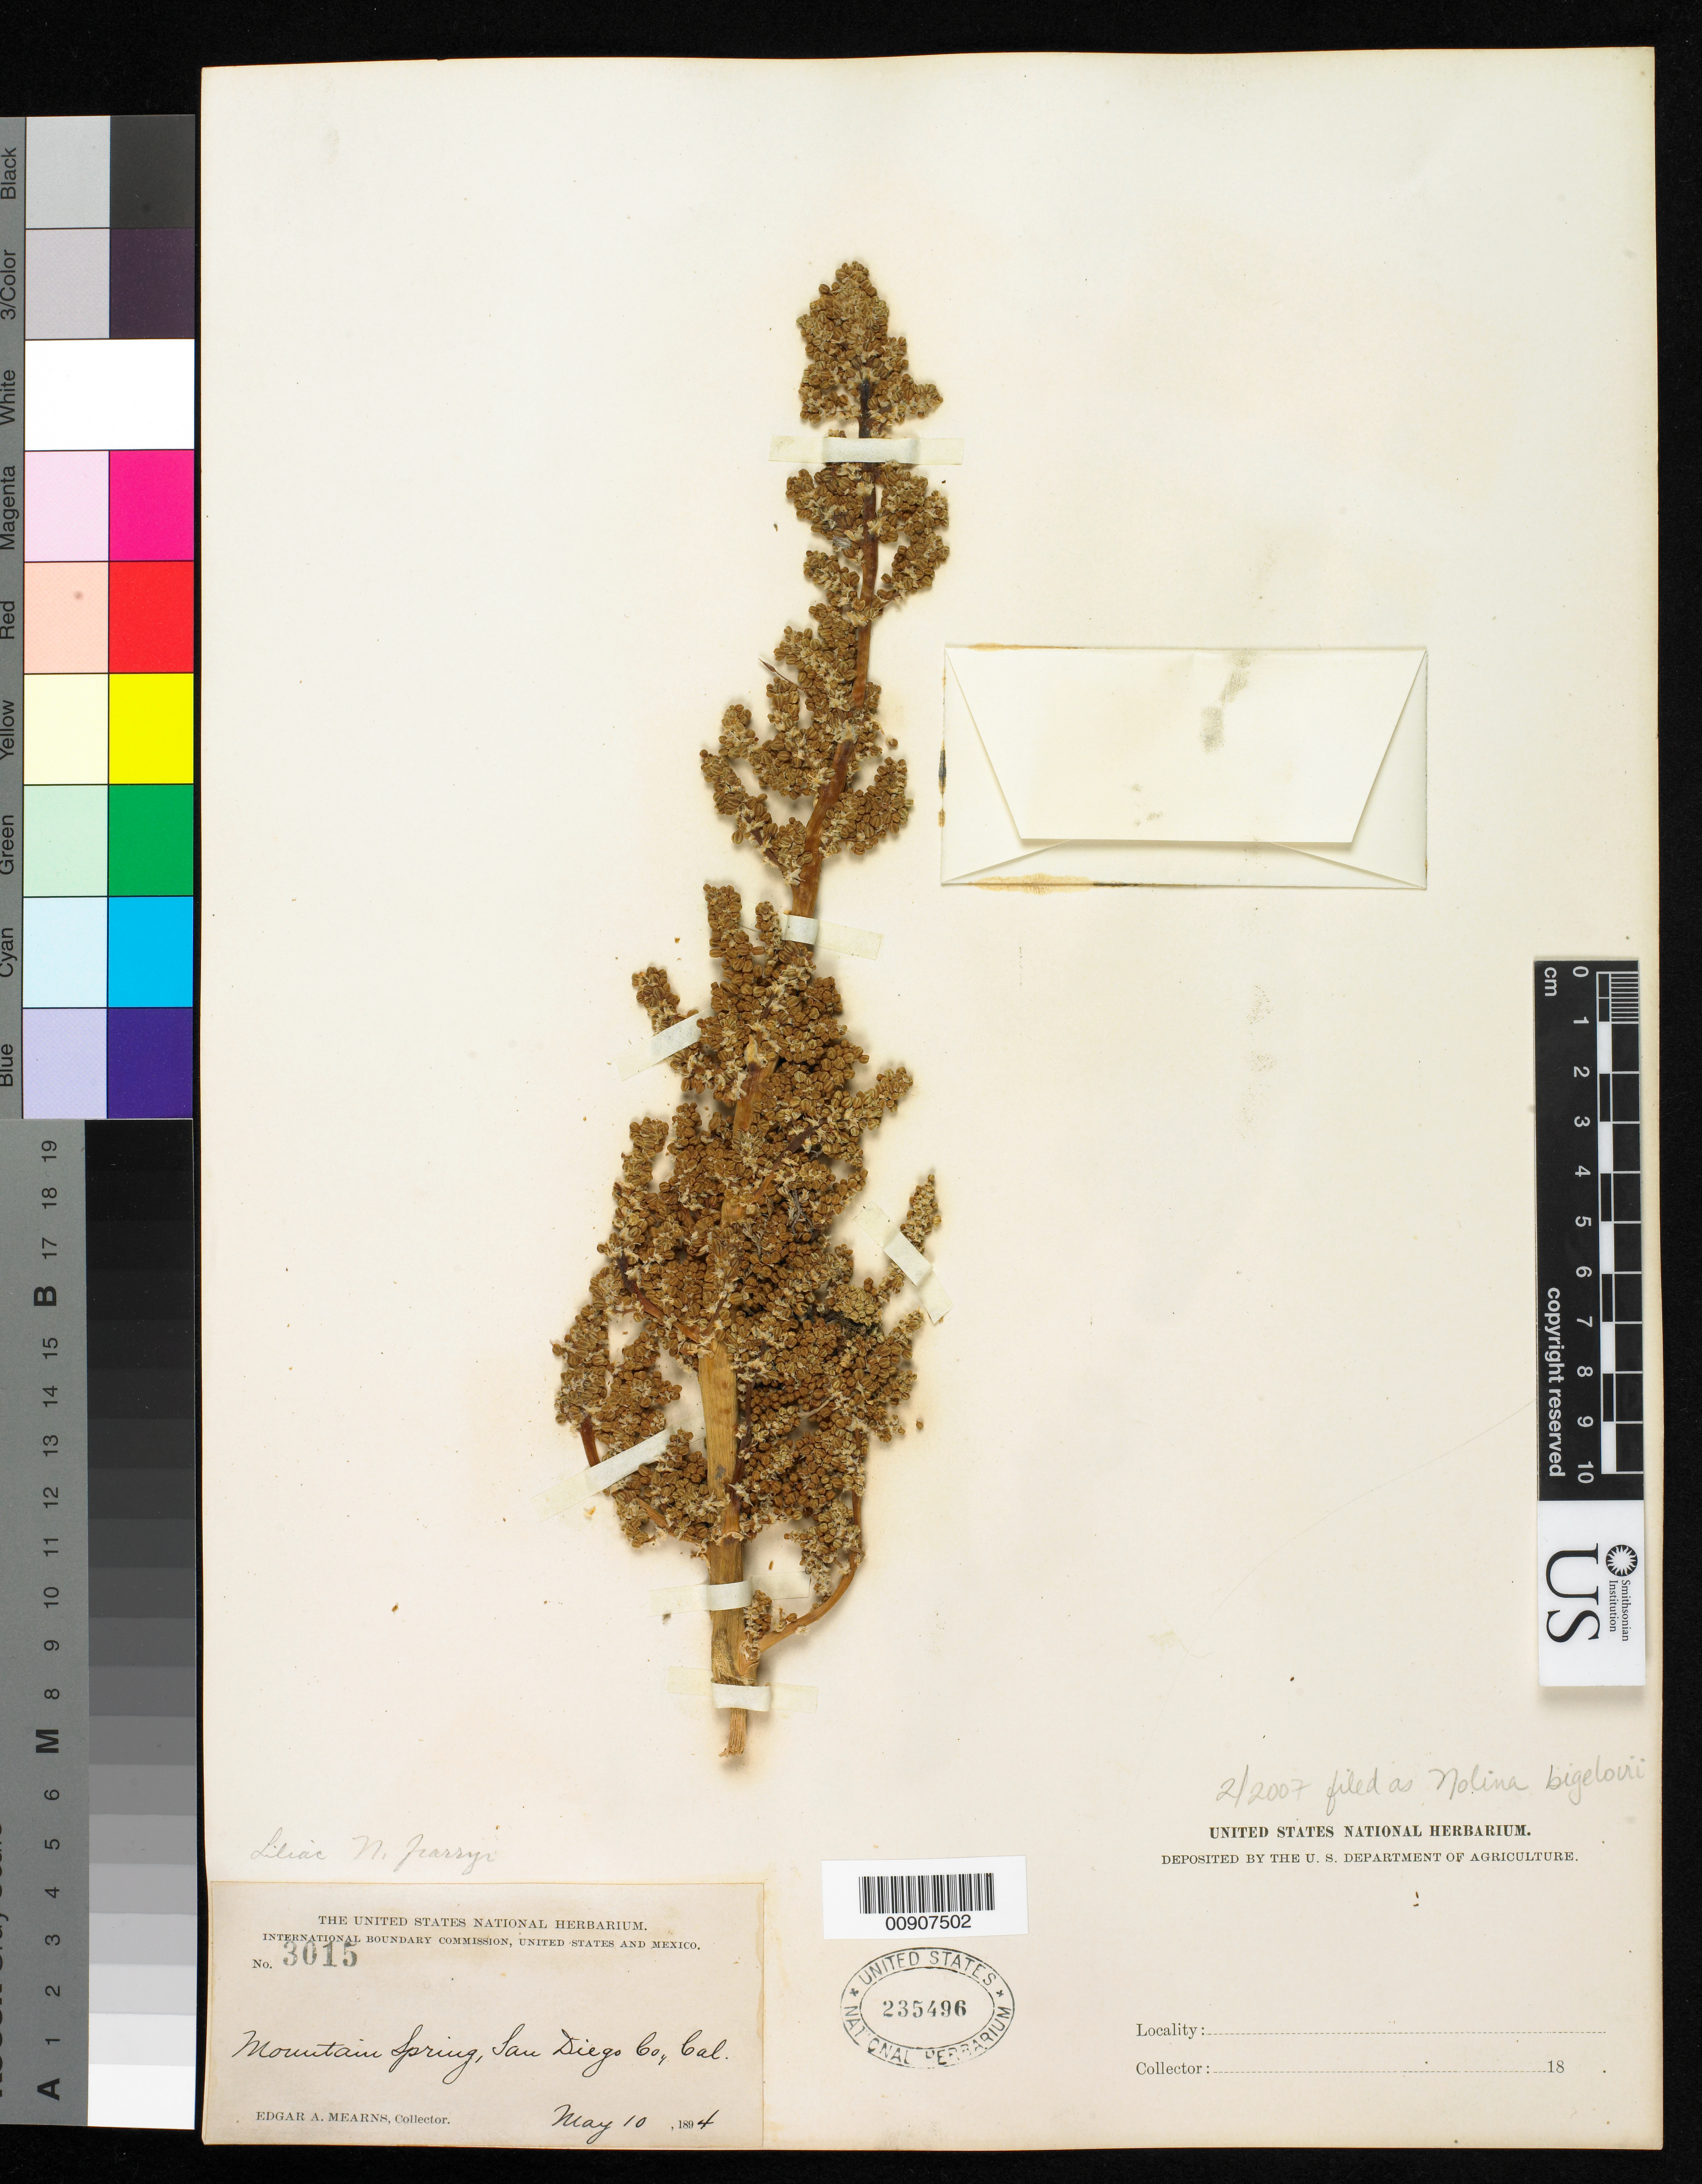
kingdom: Plantae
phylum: Tracheophyta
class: Liliopsida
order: Asparagales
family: Asparagaceae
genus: Nolina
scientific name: Nolina bigelovii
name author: (Torr.) S. Watson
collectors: E. A. Mearns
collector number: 3015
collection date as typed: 10 May 1894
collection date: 1894-05-10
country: United States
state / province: California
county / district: San Diego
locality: Mountain Spring, San Diego County, California.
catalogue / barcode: US 235496